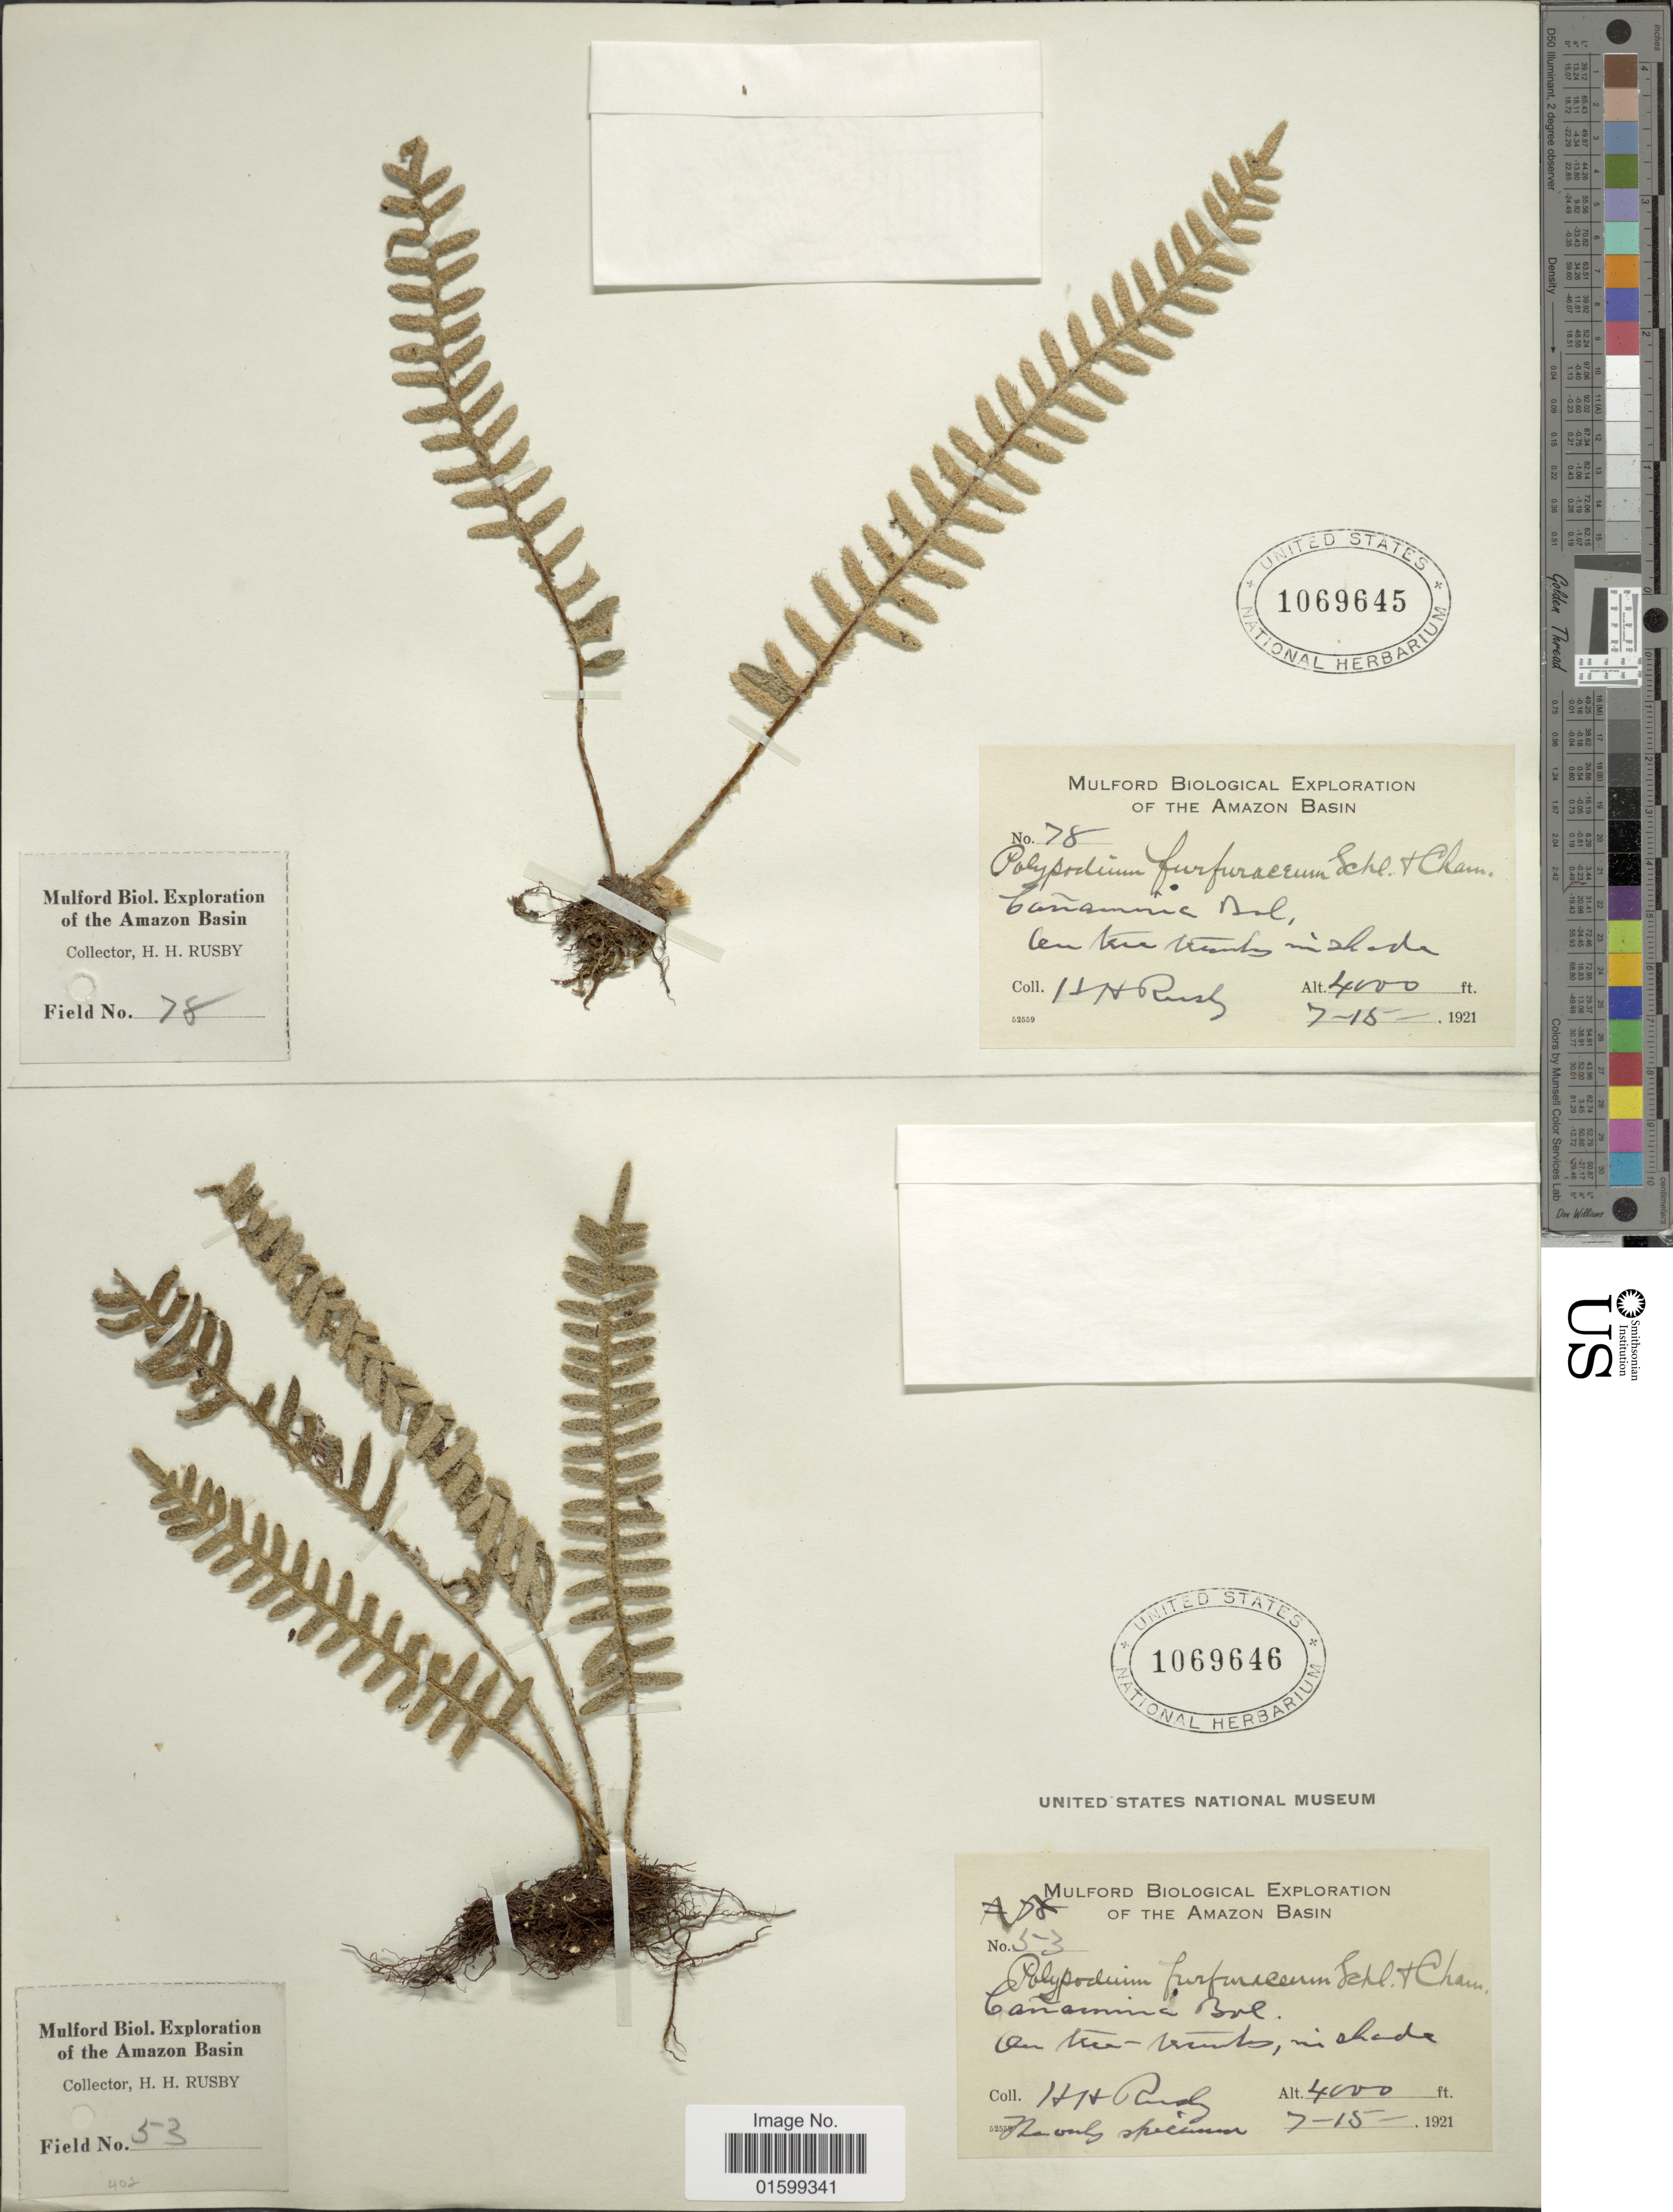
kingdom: Plantae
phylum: Tracheophyta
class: Polypodiopsida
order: Polypodiales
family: Polypodiaceae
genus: Pleopeltis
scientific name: Pleopeltis furfuracea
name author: (Schltdl. & Cham.) A.R. Sm. & Tejero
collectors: H. H. Rusby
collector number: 78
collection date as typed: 7-15-1921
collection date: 1921-07-15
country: Bolivia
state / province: La Paz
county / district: Inquisivi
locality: Cañamina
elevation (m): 1219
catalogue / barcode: US 1069645-2